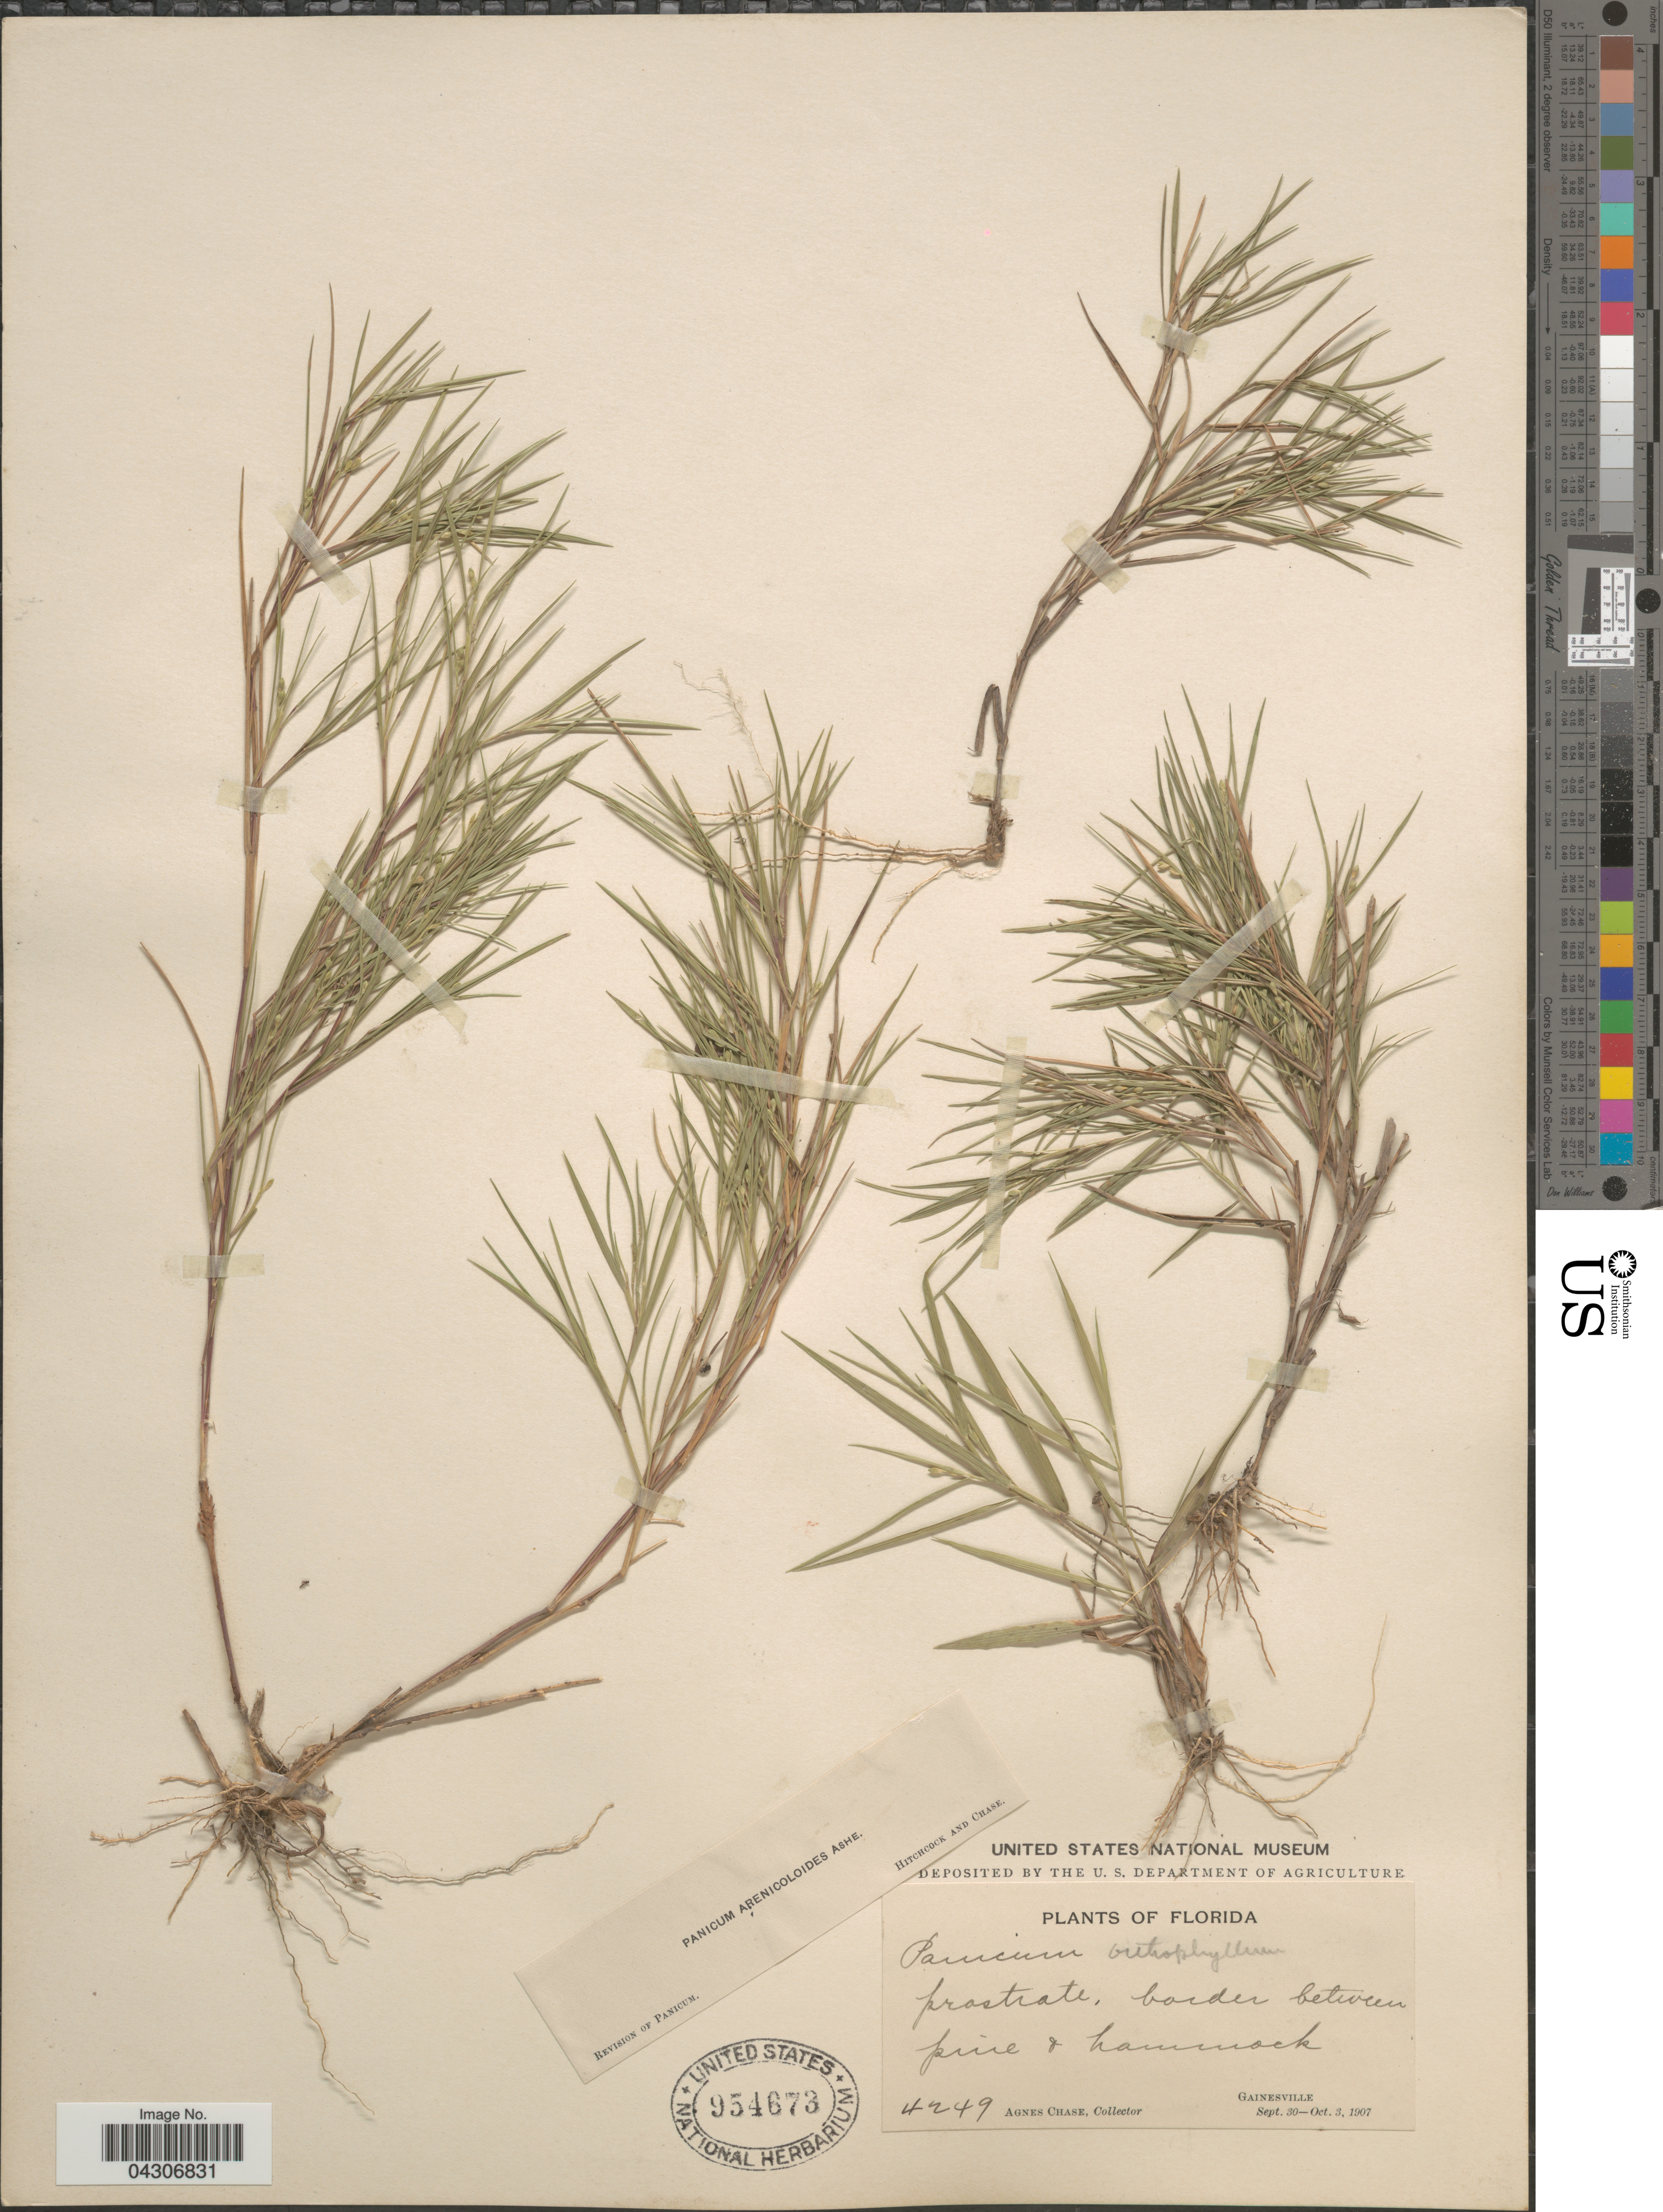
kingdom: Plantae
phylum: Tracheophyta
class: Liliopsida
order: Poales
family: Poaceae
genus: Dichanthelium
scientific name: Dichanthelium aciculare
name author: (Desv. ex Poir.) Gould & C.A. Clark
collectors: A. Chase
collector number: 4249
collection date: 1907-09-30/1907-10-03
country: United States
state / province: Florida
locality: Gainesville.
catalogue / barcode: US 954673